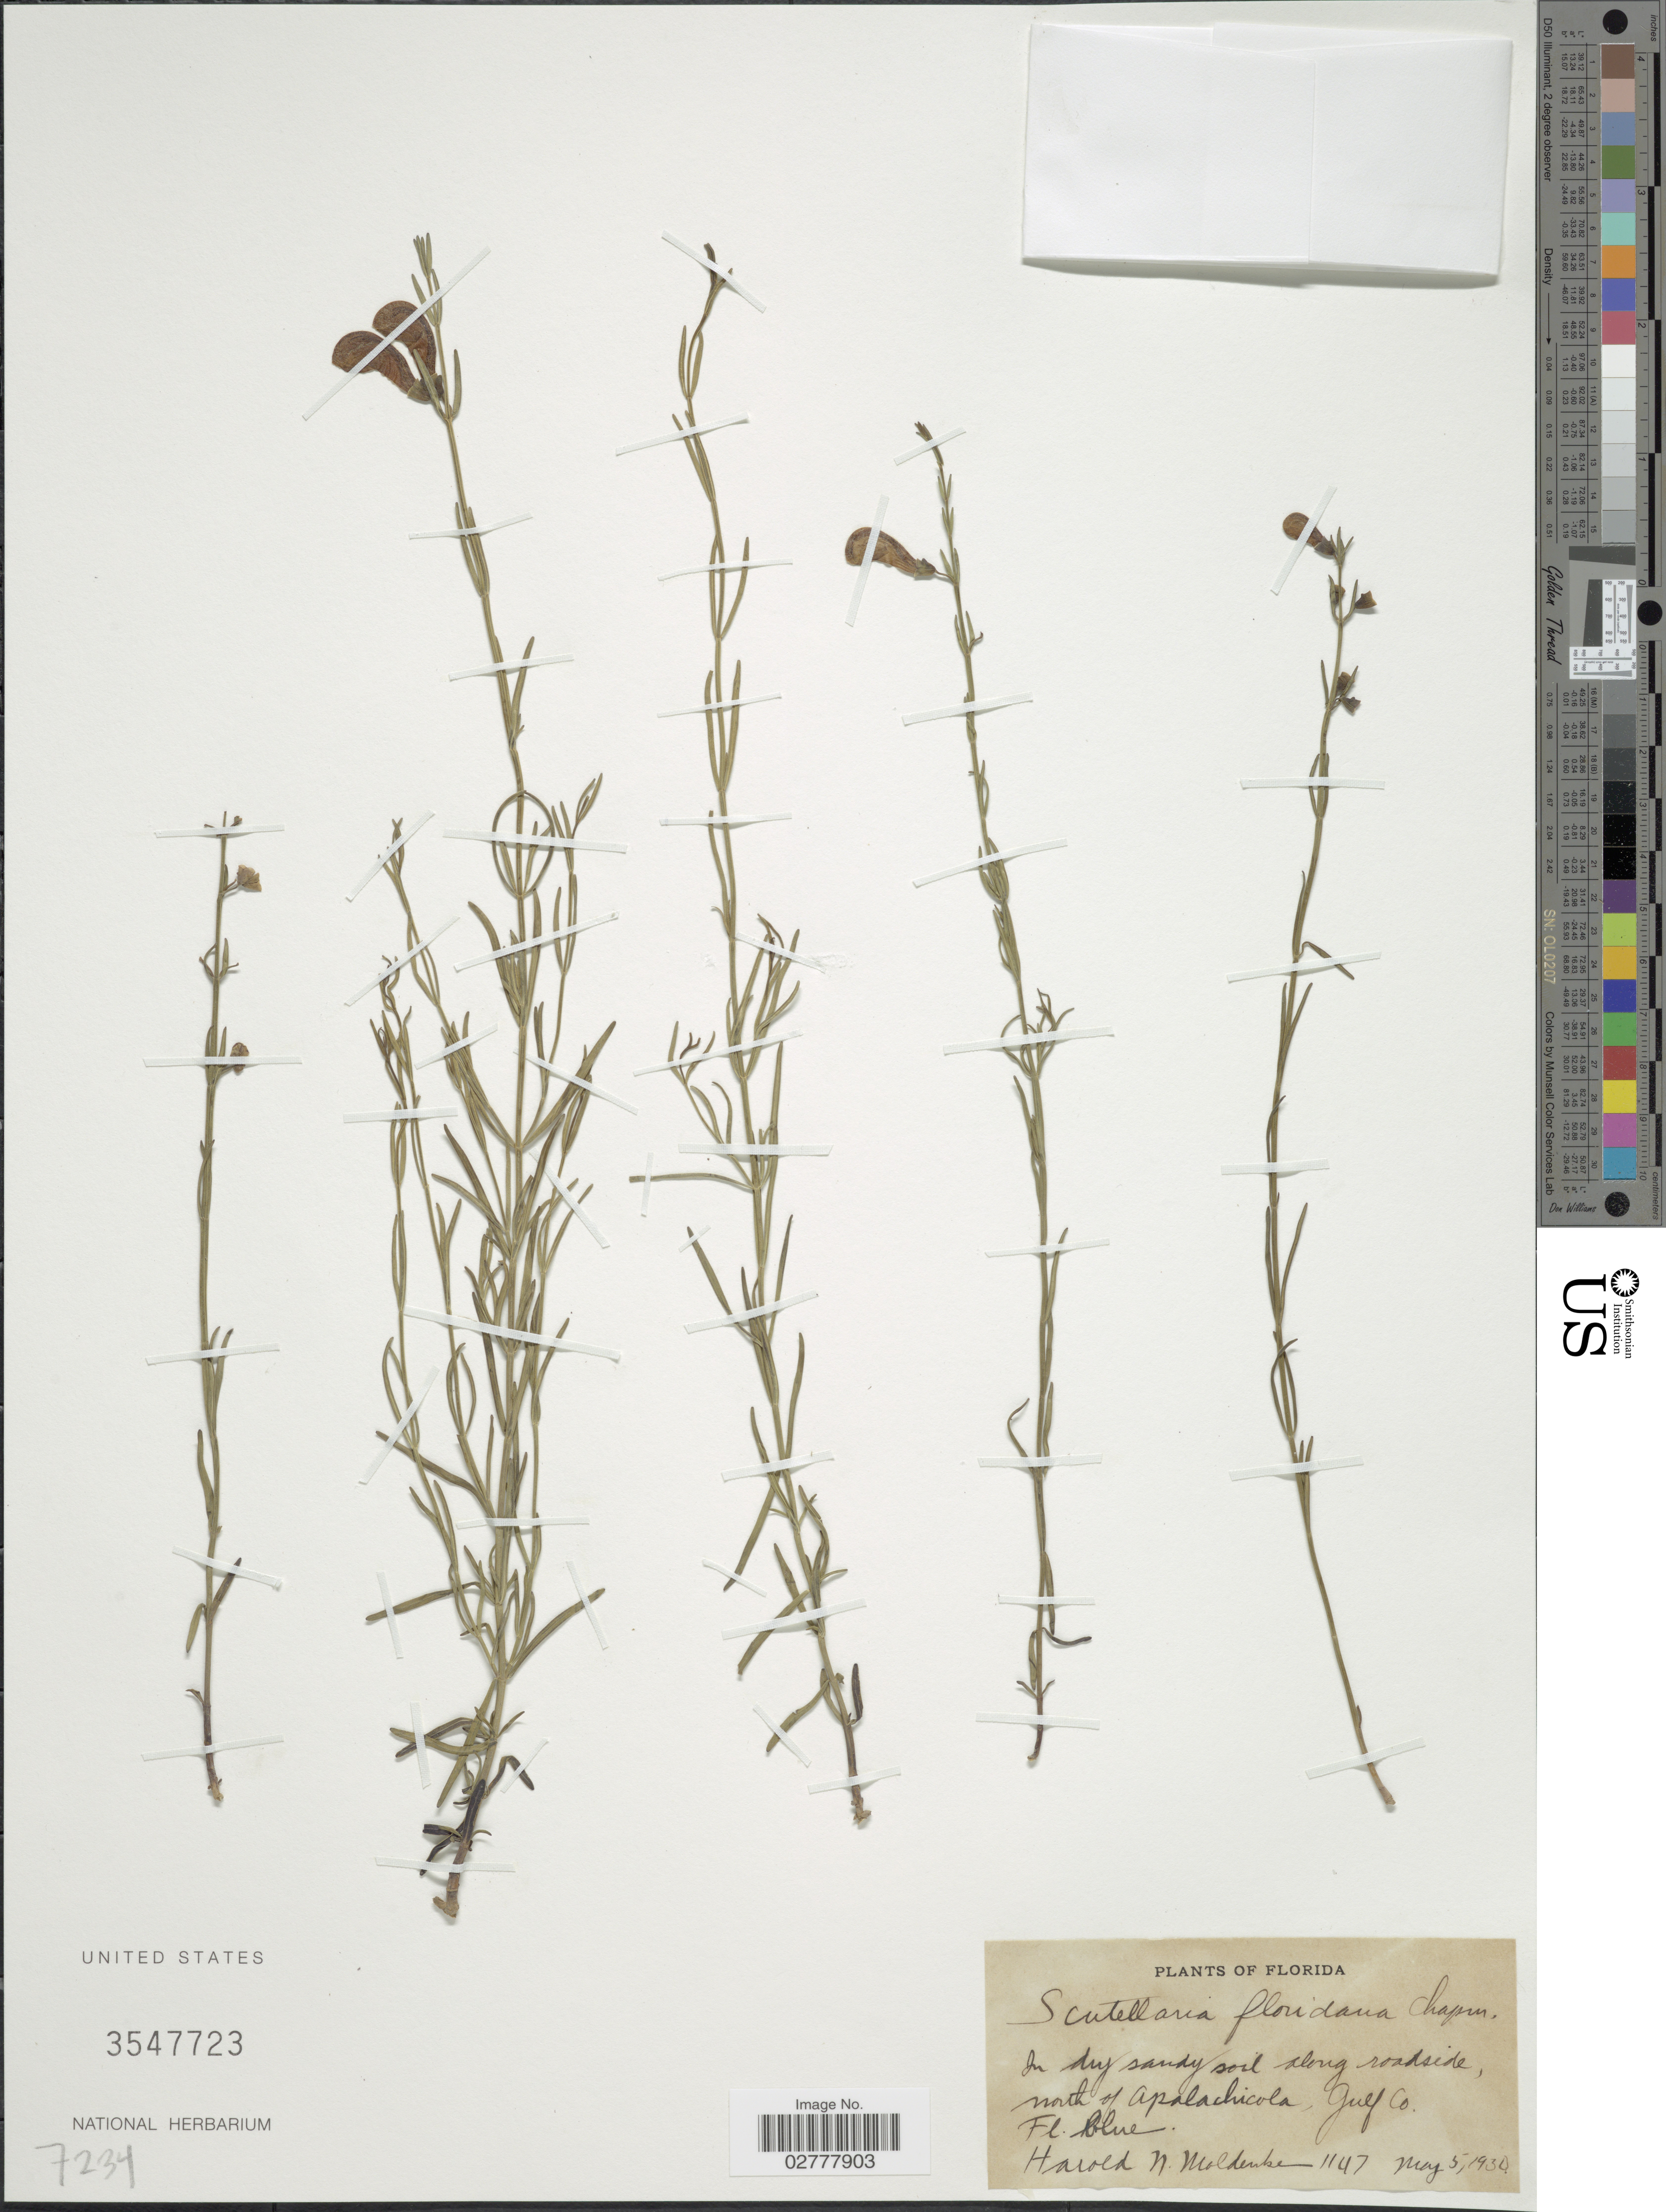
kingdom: Plantae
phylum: Tracheophyta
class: Magnoliopsida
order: Lamiales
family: Lamiaceae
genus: Scutellaria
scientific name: Scutellaria floridana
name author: Chapm.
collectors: H. N. Moldenke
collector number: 1147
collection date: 1930-05-05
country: United States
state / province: Florida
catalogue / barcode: US 3547723